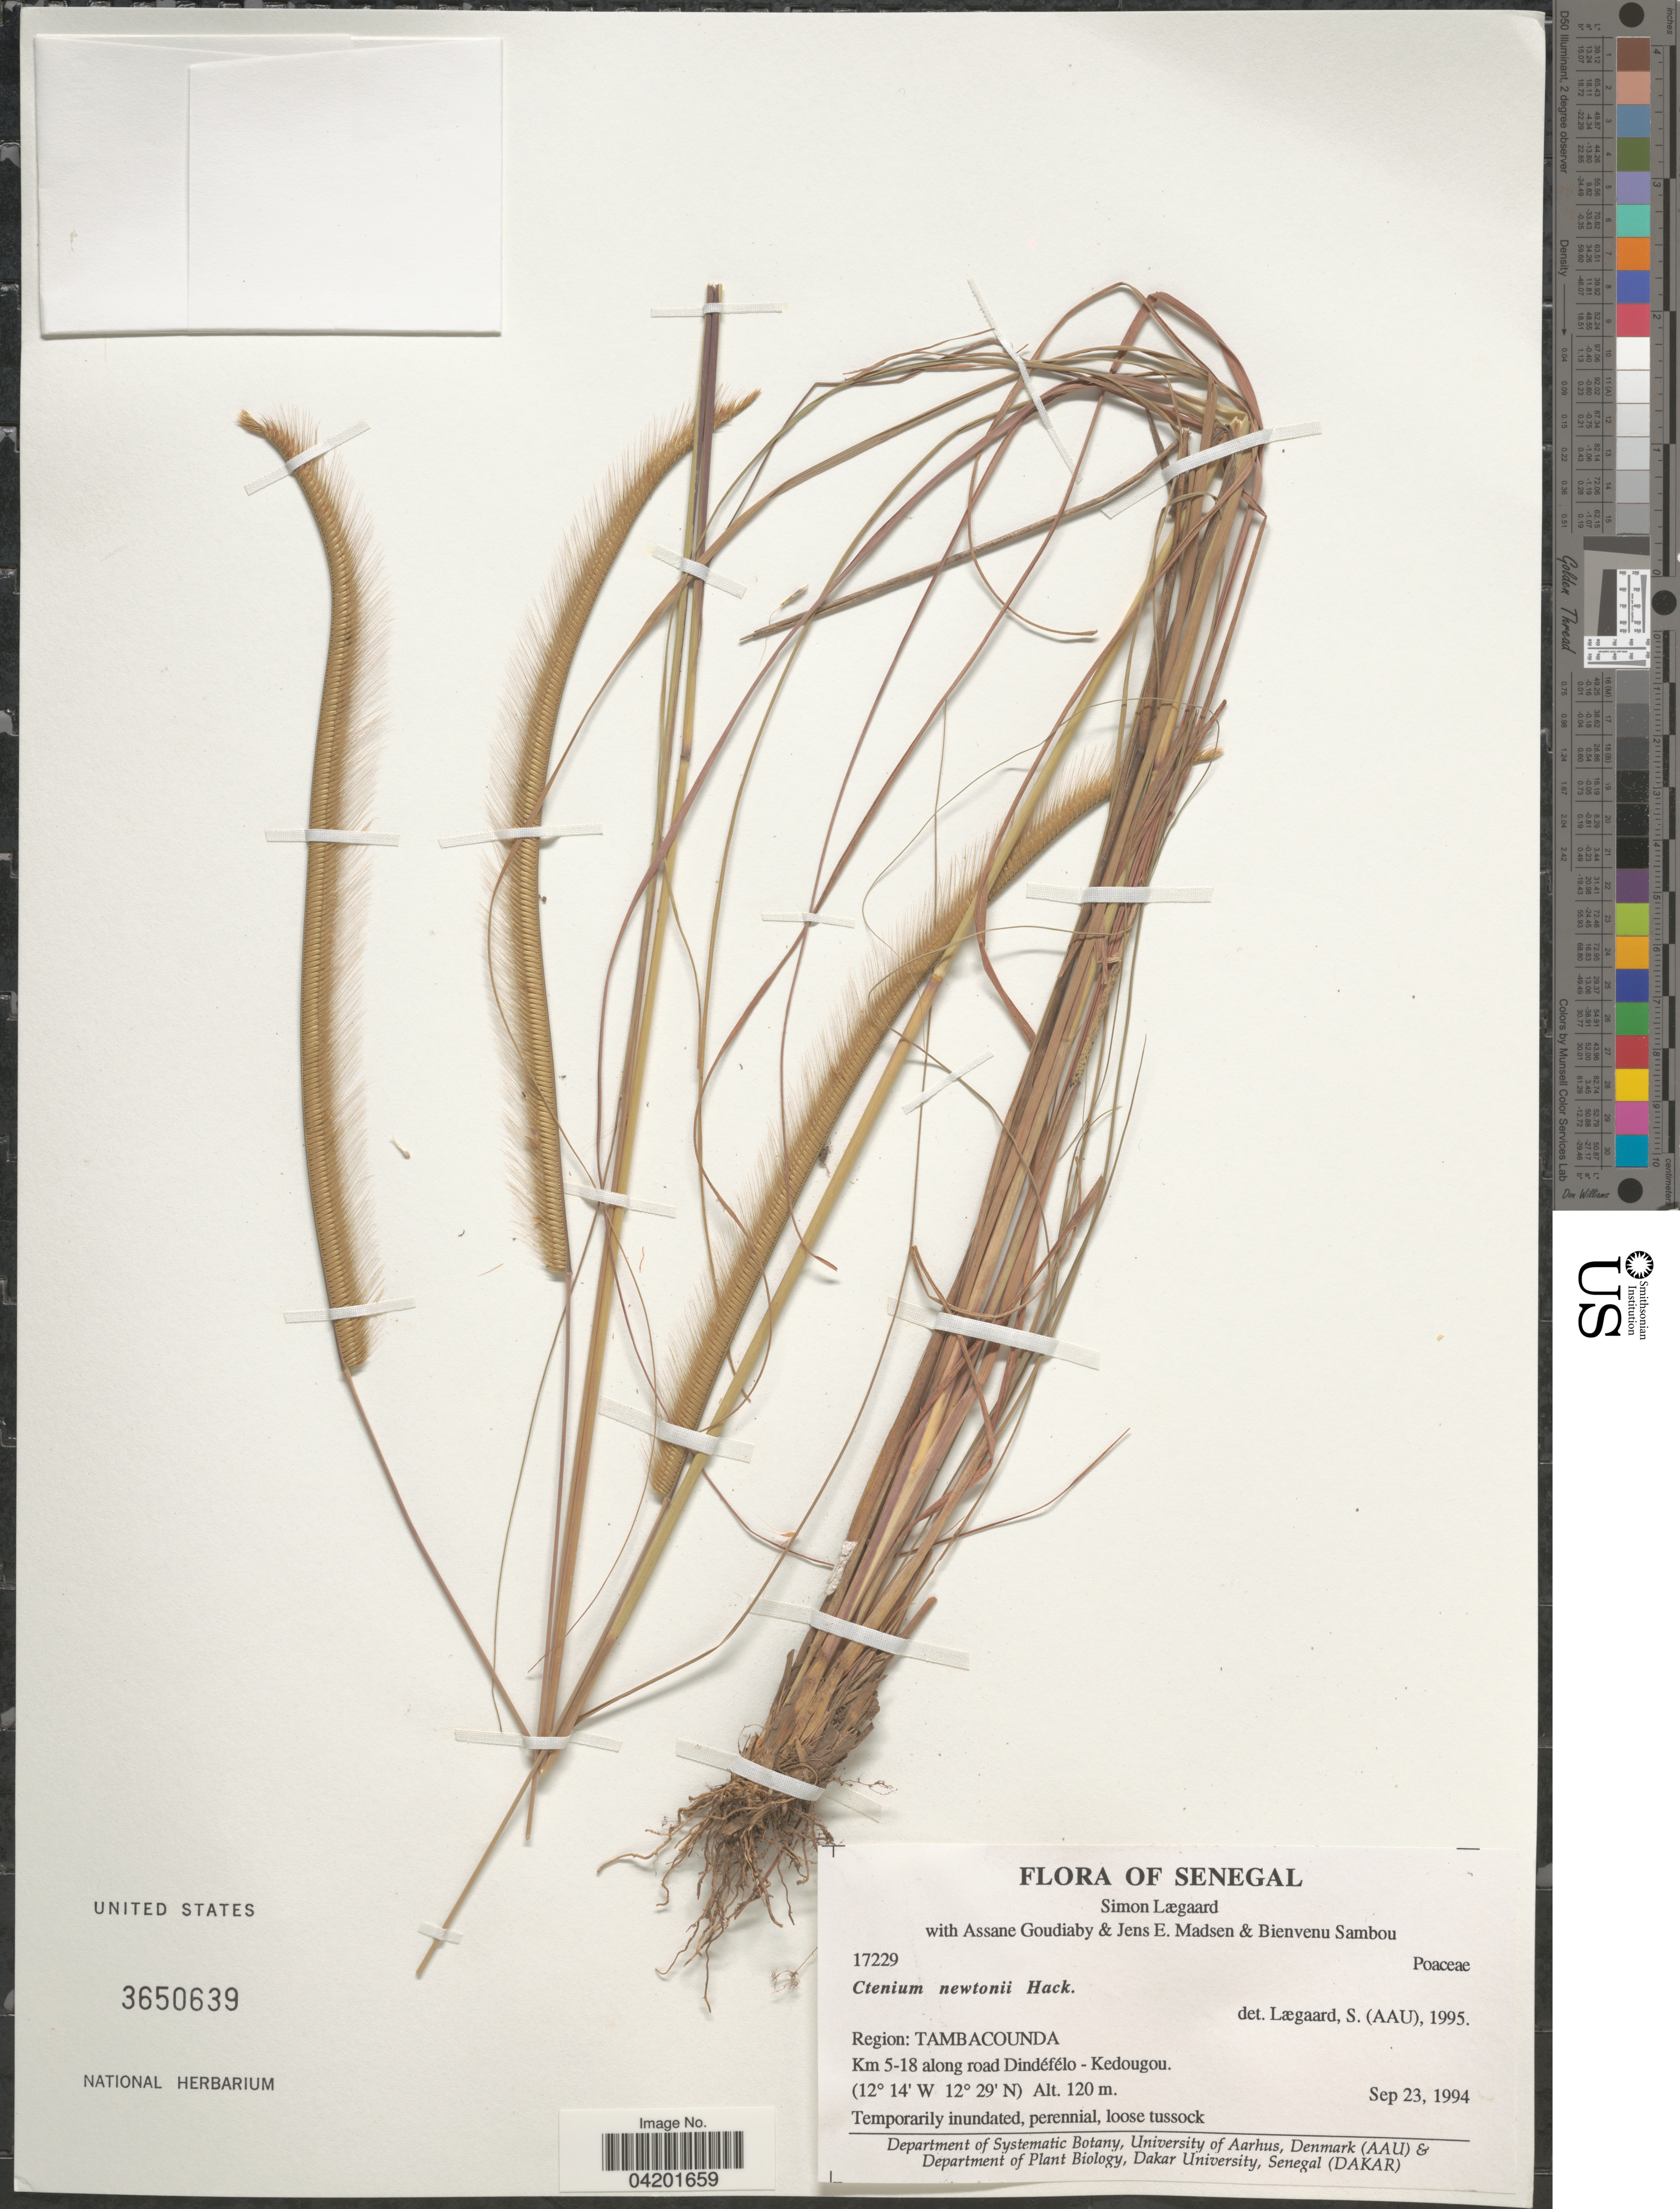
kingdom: Plantae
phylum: Tracheophyta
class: Liliopsida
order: Poales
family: Poaceae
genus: Ctenium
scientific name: Ctenium newtonii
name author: Hack.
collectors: S. Lægaard, A. Goudiaby, J. E. Madsen & B. Sambou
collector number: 17229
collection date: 1994-09-23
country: Senegal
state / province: Tambacounda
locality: Region: Tambacounda. Km 5-18 along road Dindéfélo - Kedougou.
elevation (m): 120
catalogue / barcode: US 3650639